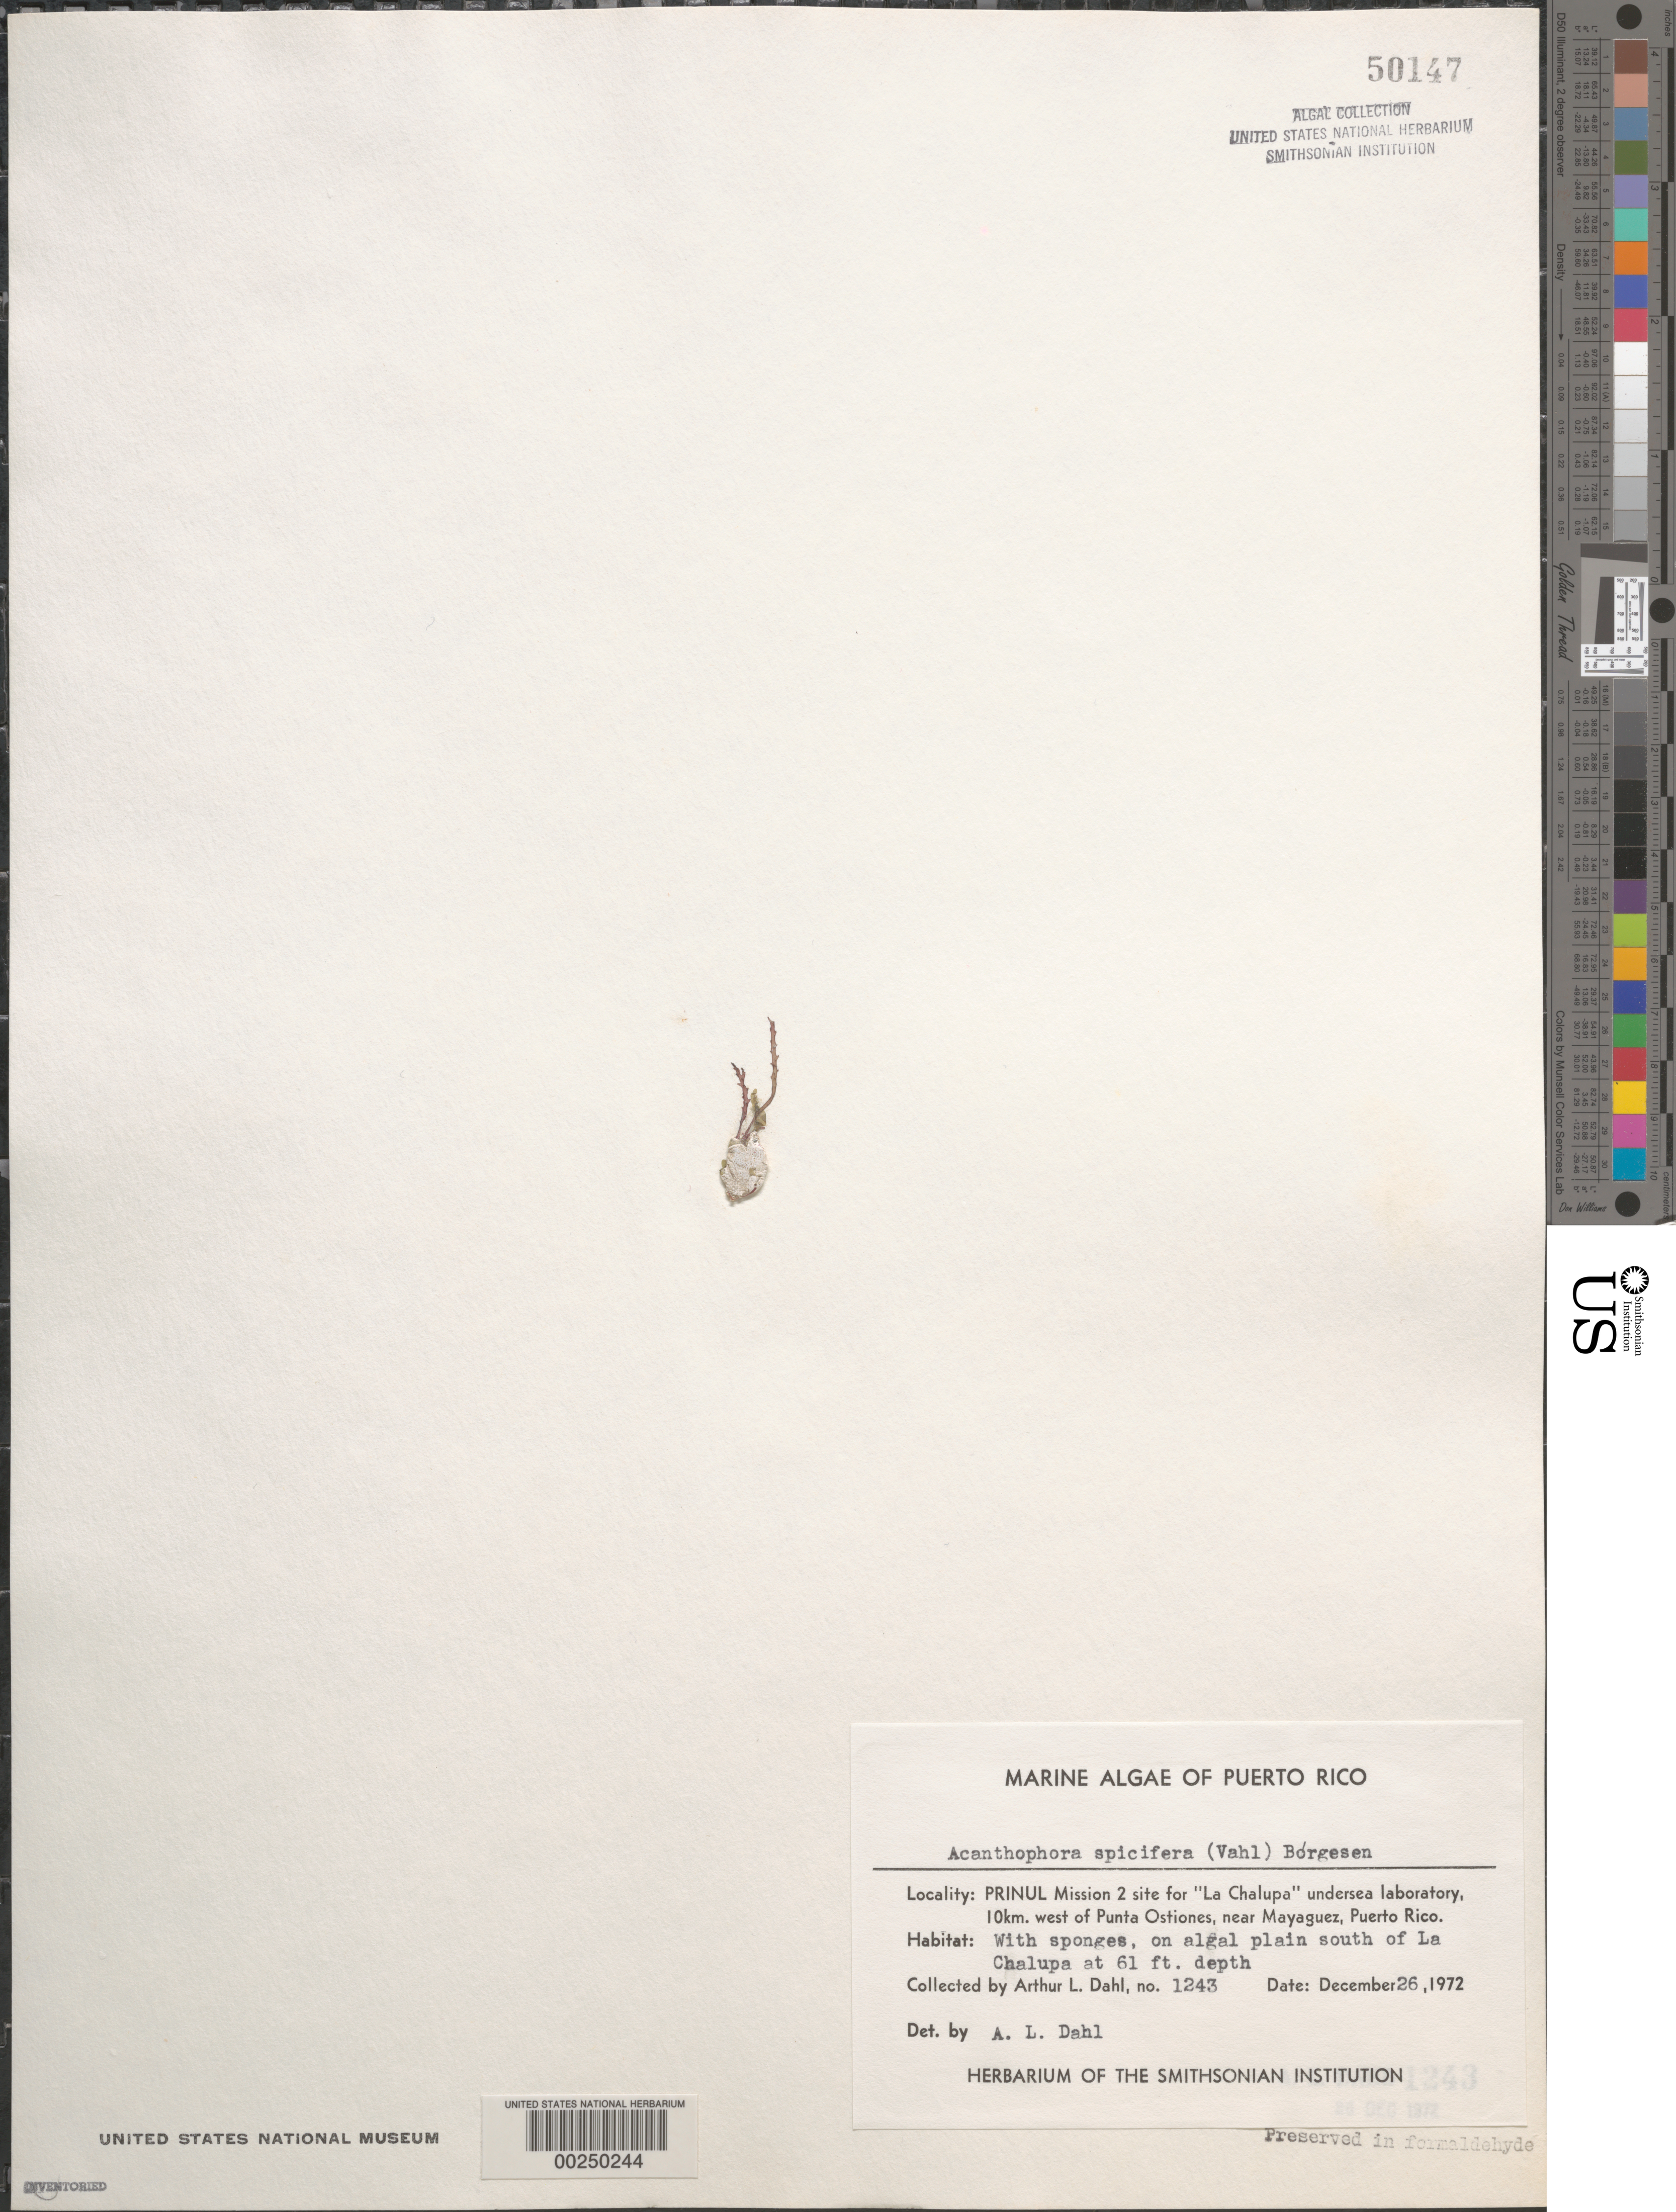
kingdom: Plantae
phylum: Rhodophyta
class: Florideophyceae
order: Ceramiales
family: Rhodomelaceae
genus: Acanthophora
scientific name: Acanthophora spicifera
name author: (Vahl) Børgesen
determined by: Dahl, A. E.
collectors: A. Dahl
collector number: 1243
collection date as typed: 26 Dec 1972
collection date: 1972-12-26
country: Puerto Rico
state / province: Mayaguez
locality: La chalupa undersea laboratory, 10 km west of punta ostiones, near mayaguez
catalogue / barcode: US 50147